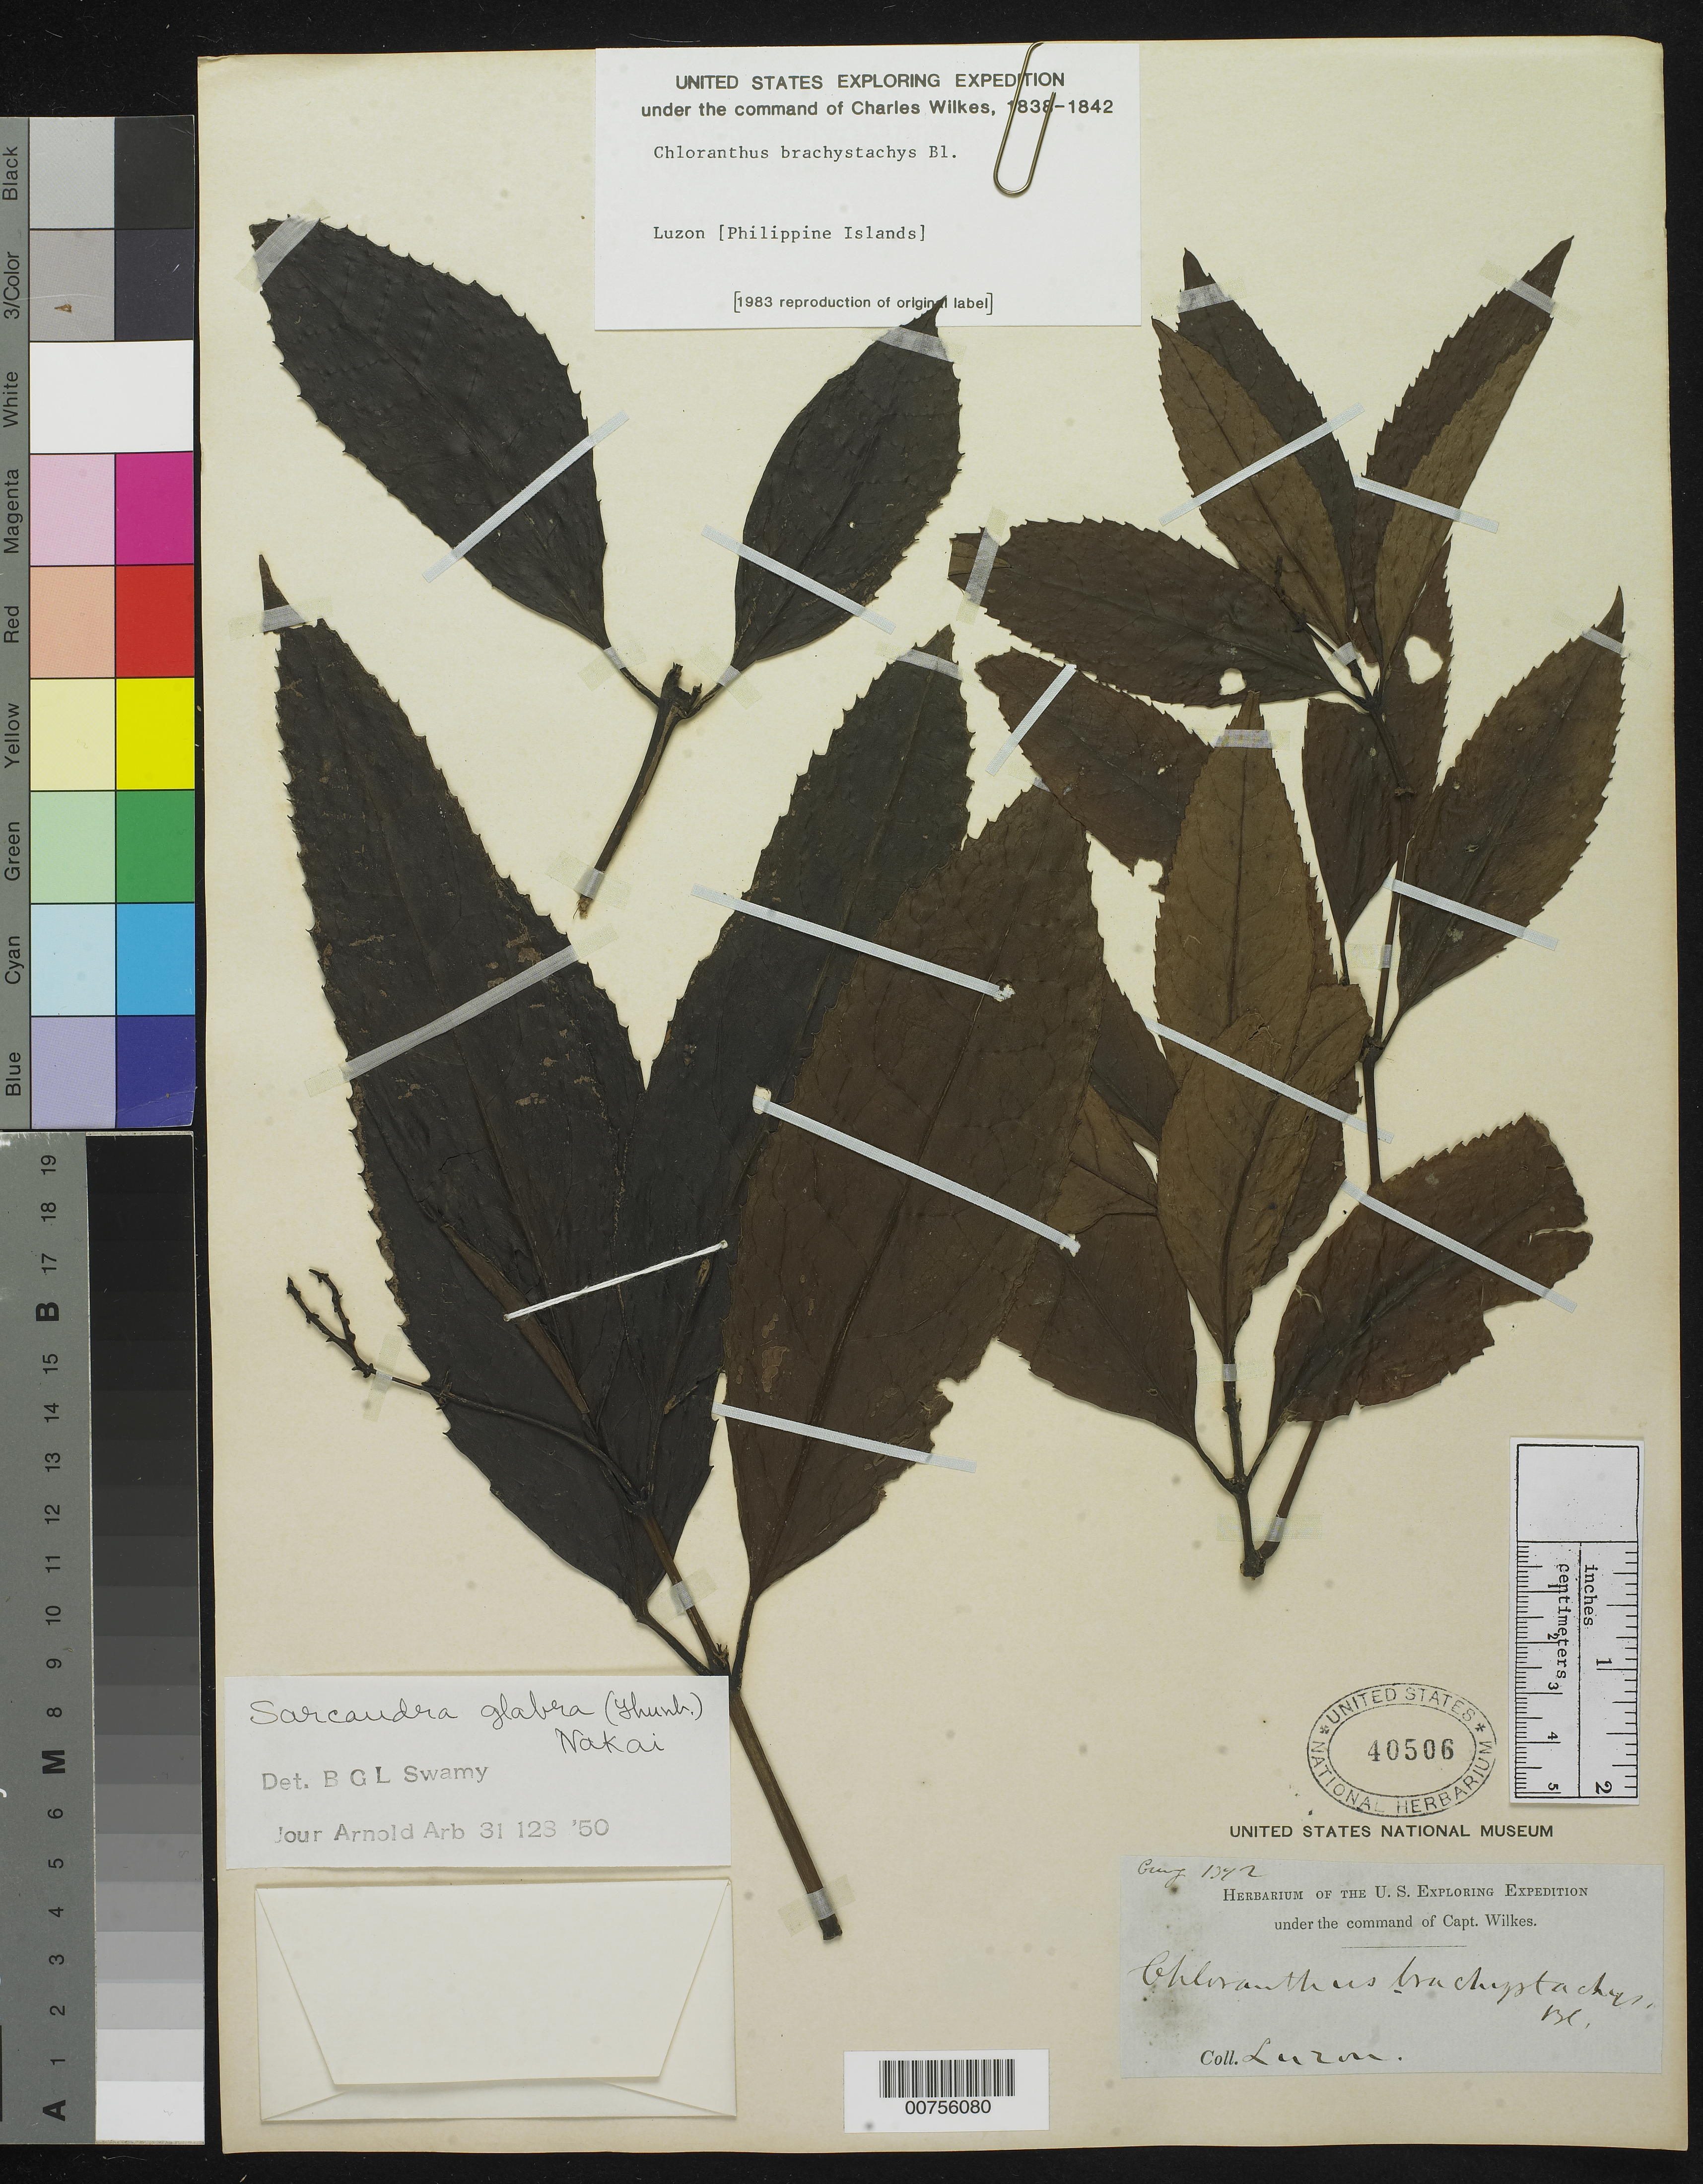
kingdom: Plantae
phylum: Tracheophyta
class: Magnoliopsida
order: Chloranthales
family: Chloranthaceae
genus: Chloranthus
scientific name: Chloranthus brachystachys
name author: Blume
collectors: Wilkes Explor. Exped.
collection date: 1838/1842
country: Philippines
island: Luzon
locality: Luzon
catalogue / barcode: US 40506